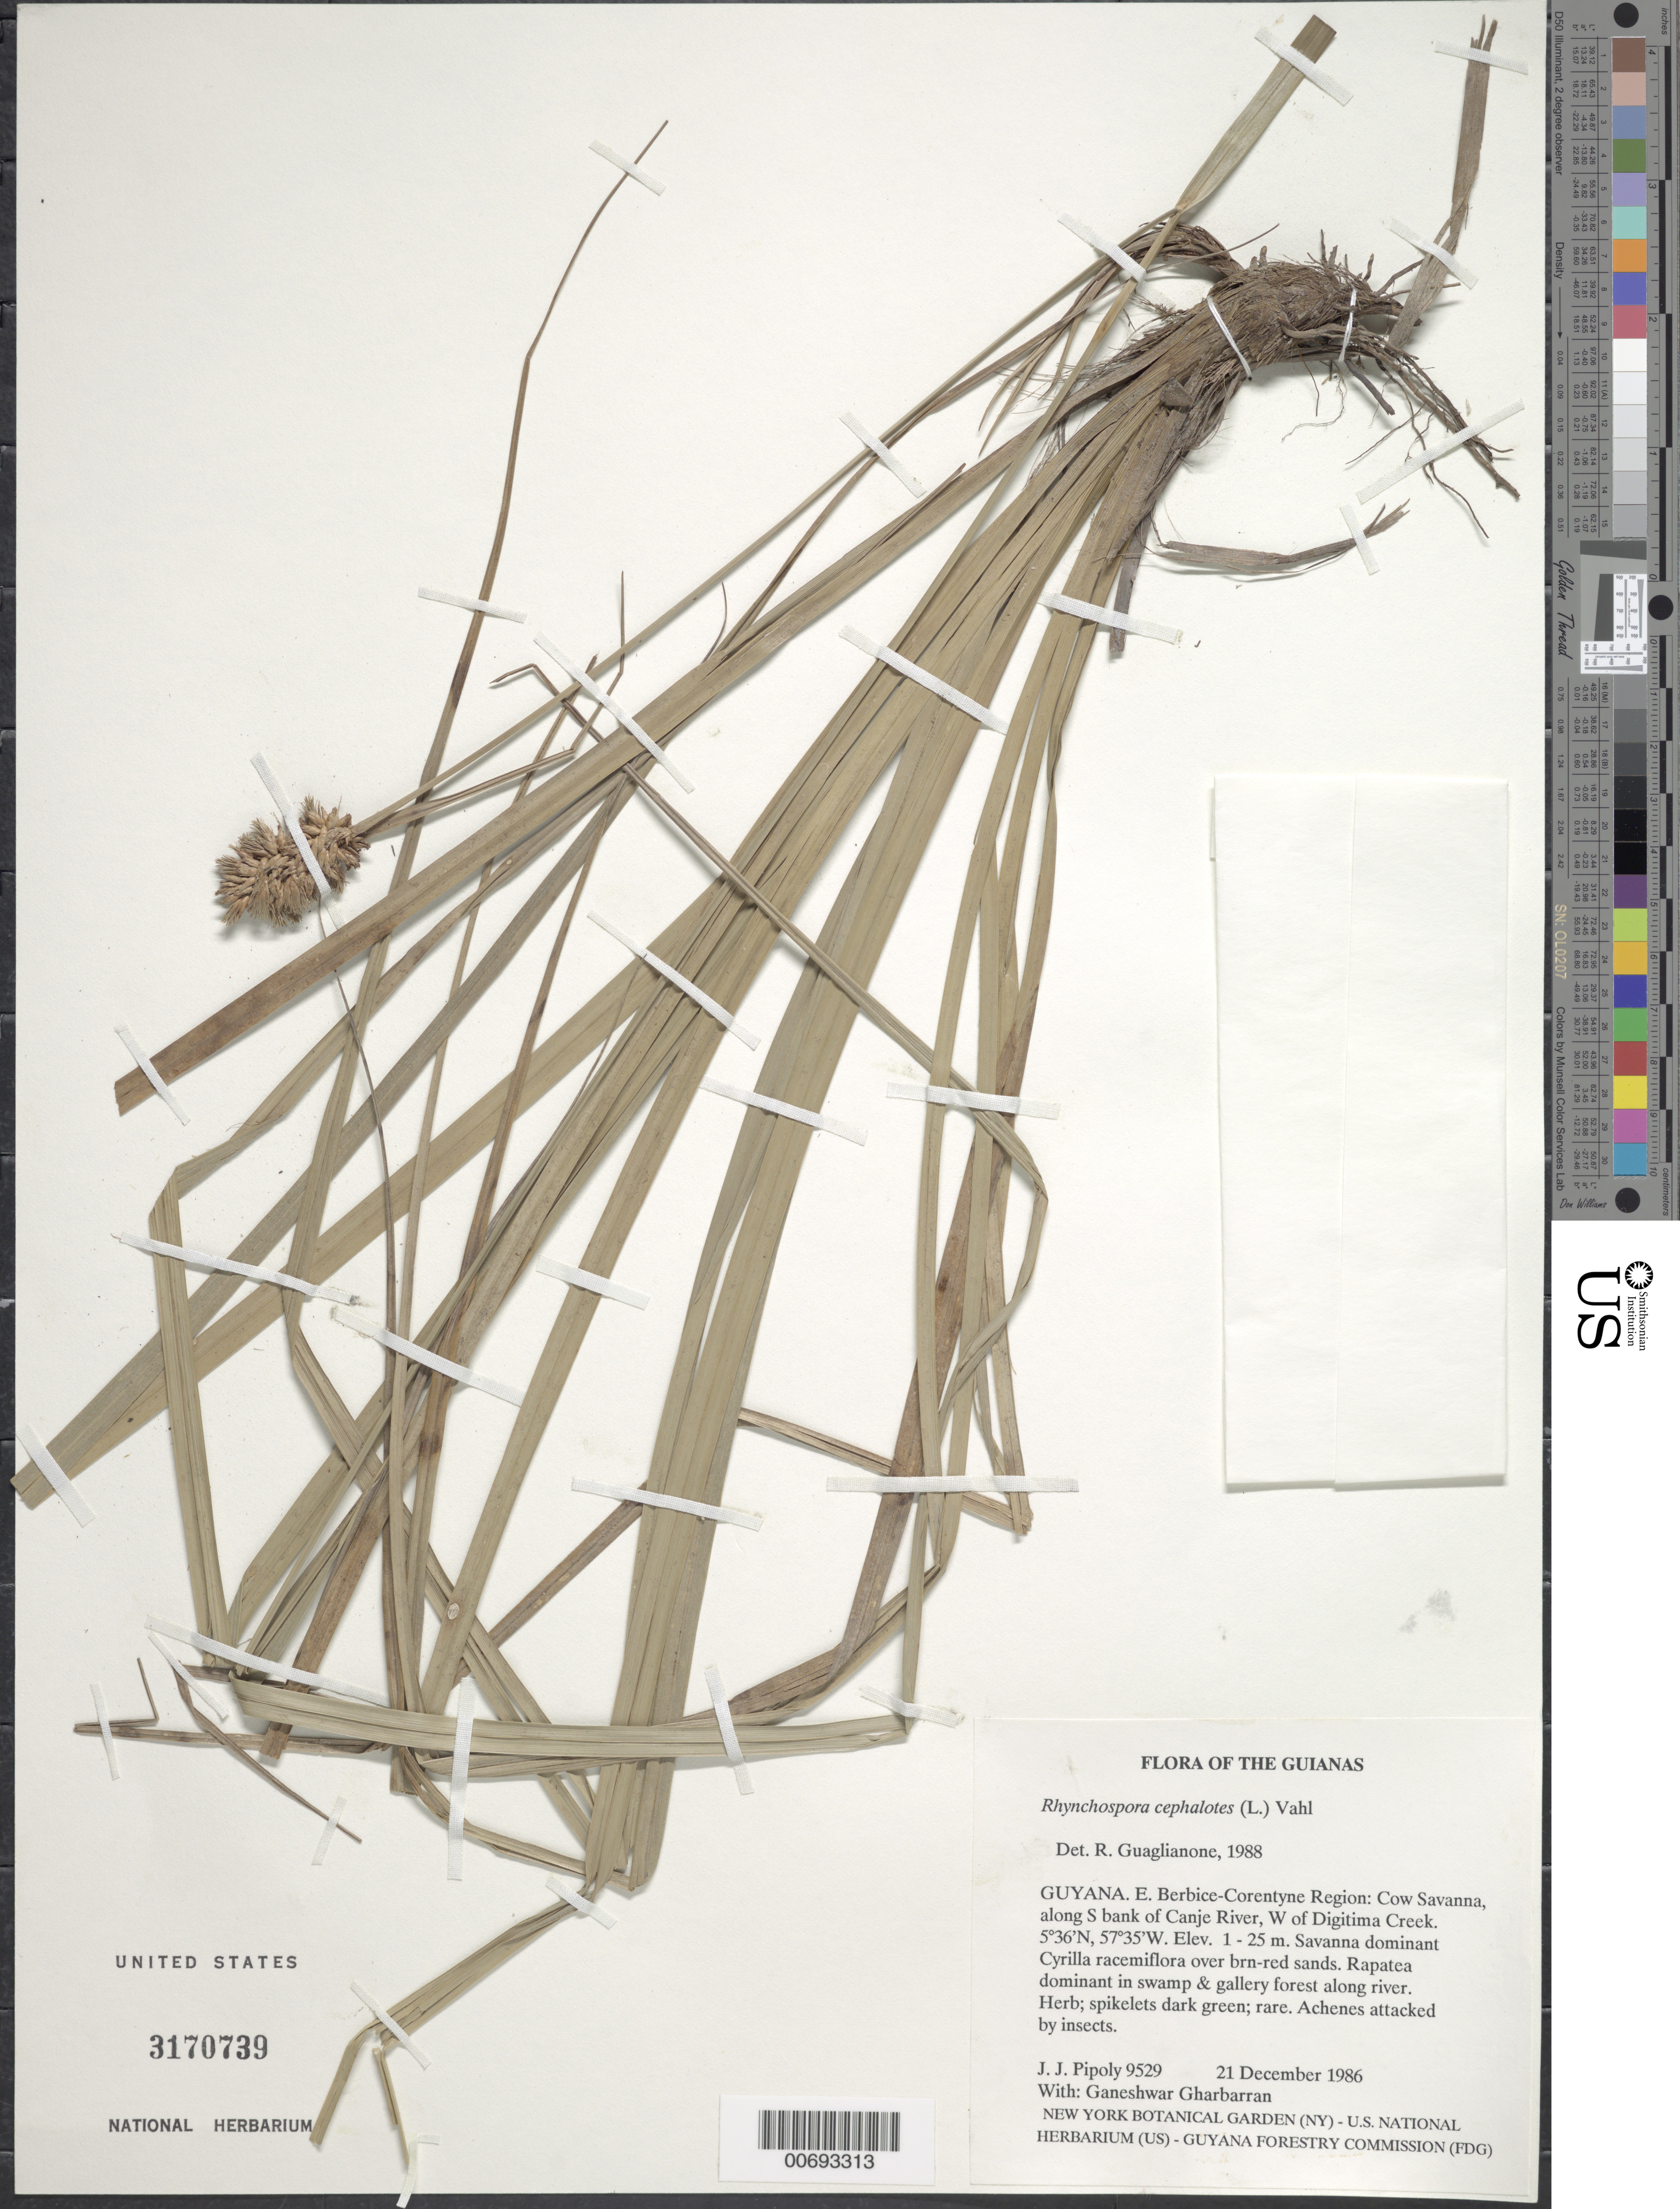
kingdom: Plantae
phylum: Tracheophyta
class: Liliopsida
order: Poales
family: Cyperaceae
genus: Rhynchospora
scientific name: Rhynchospora cephalotes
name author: (L.) Vahl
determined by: Guaglianone, E. R.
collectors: J. J. Pipoly & G. Gharbarran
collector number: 9529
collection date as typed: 21 December 1986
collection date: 1986-12-21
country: Guyana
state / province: E. Berbice-Corentyne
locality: Cow savanna, along S bank of Canje River, W of Digitima Creek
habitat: Savanna dominant Cyrilla racemiflora over brn-red sands. Rapatea dominant in swamp & gallery forest along river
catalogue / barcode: US 3170739